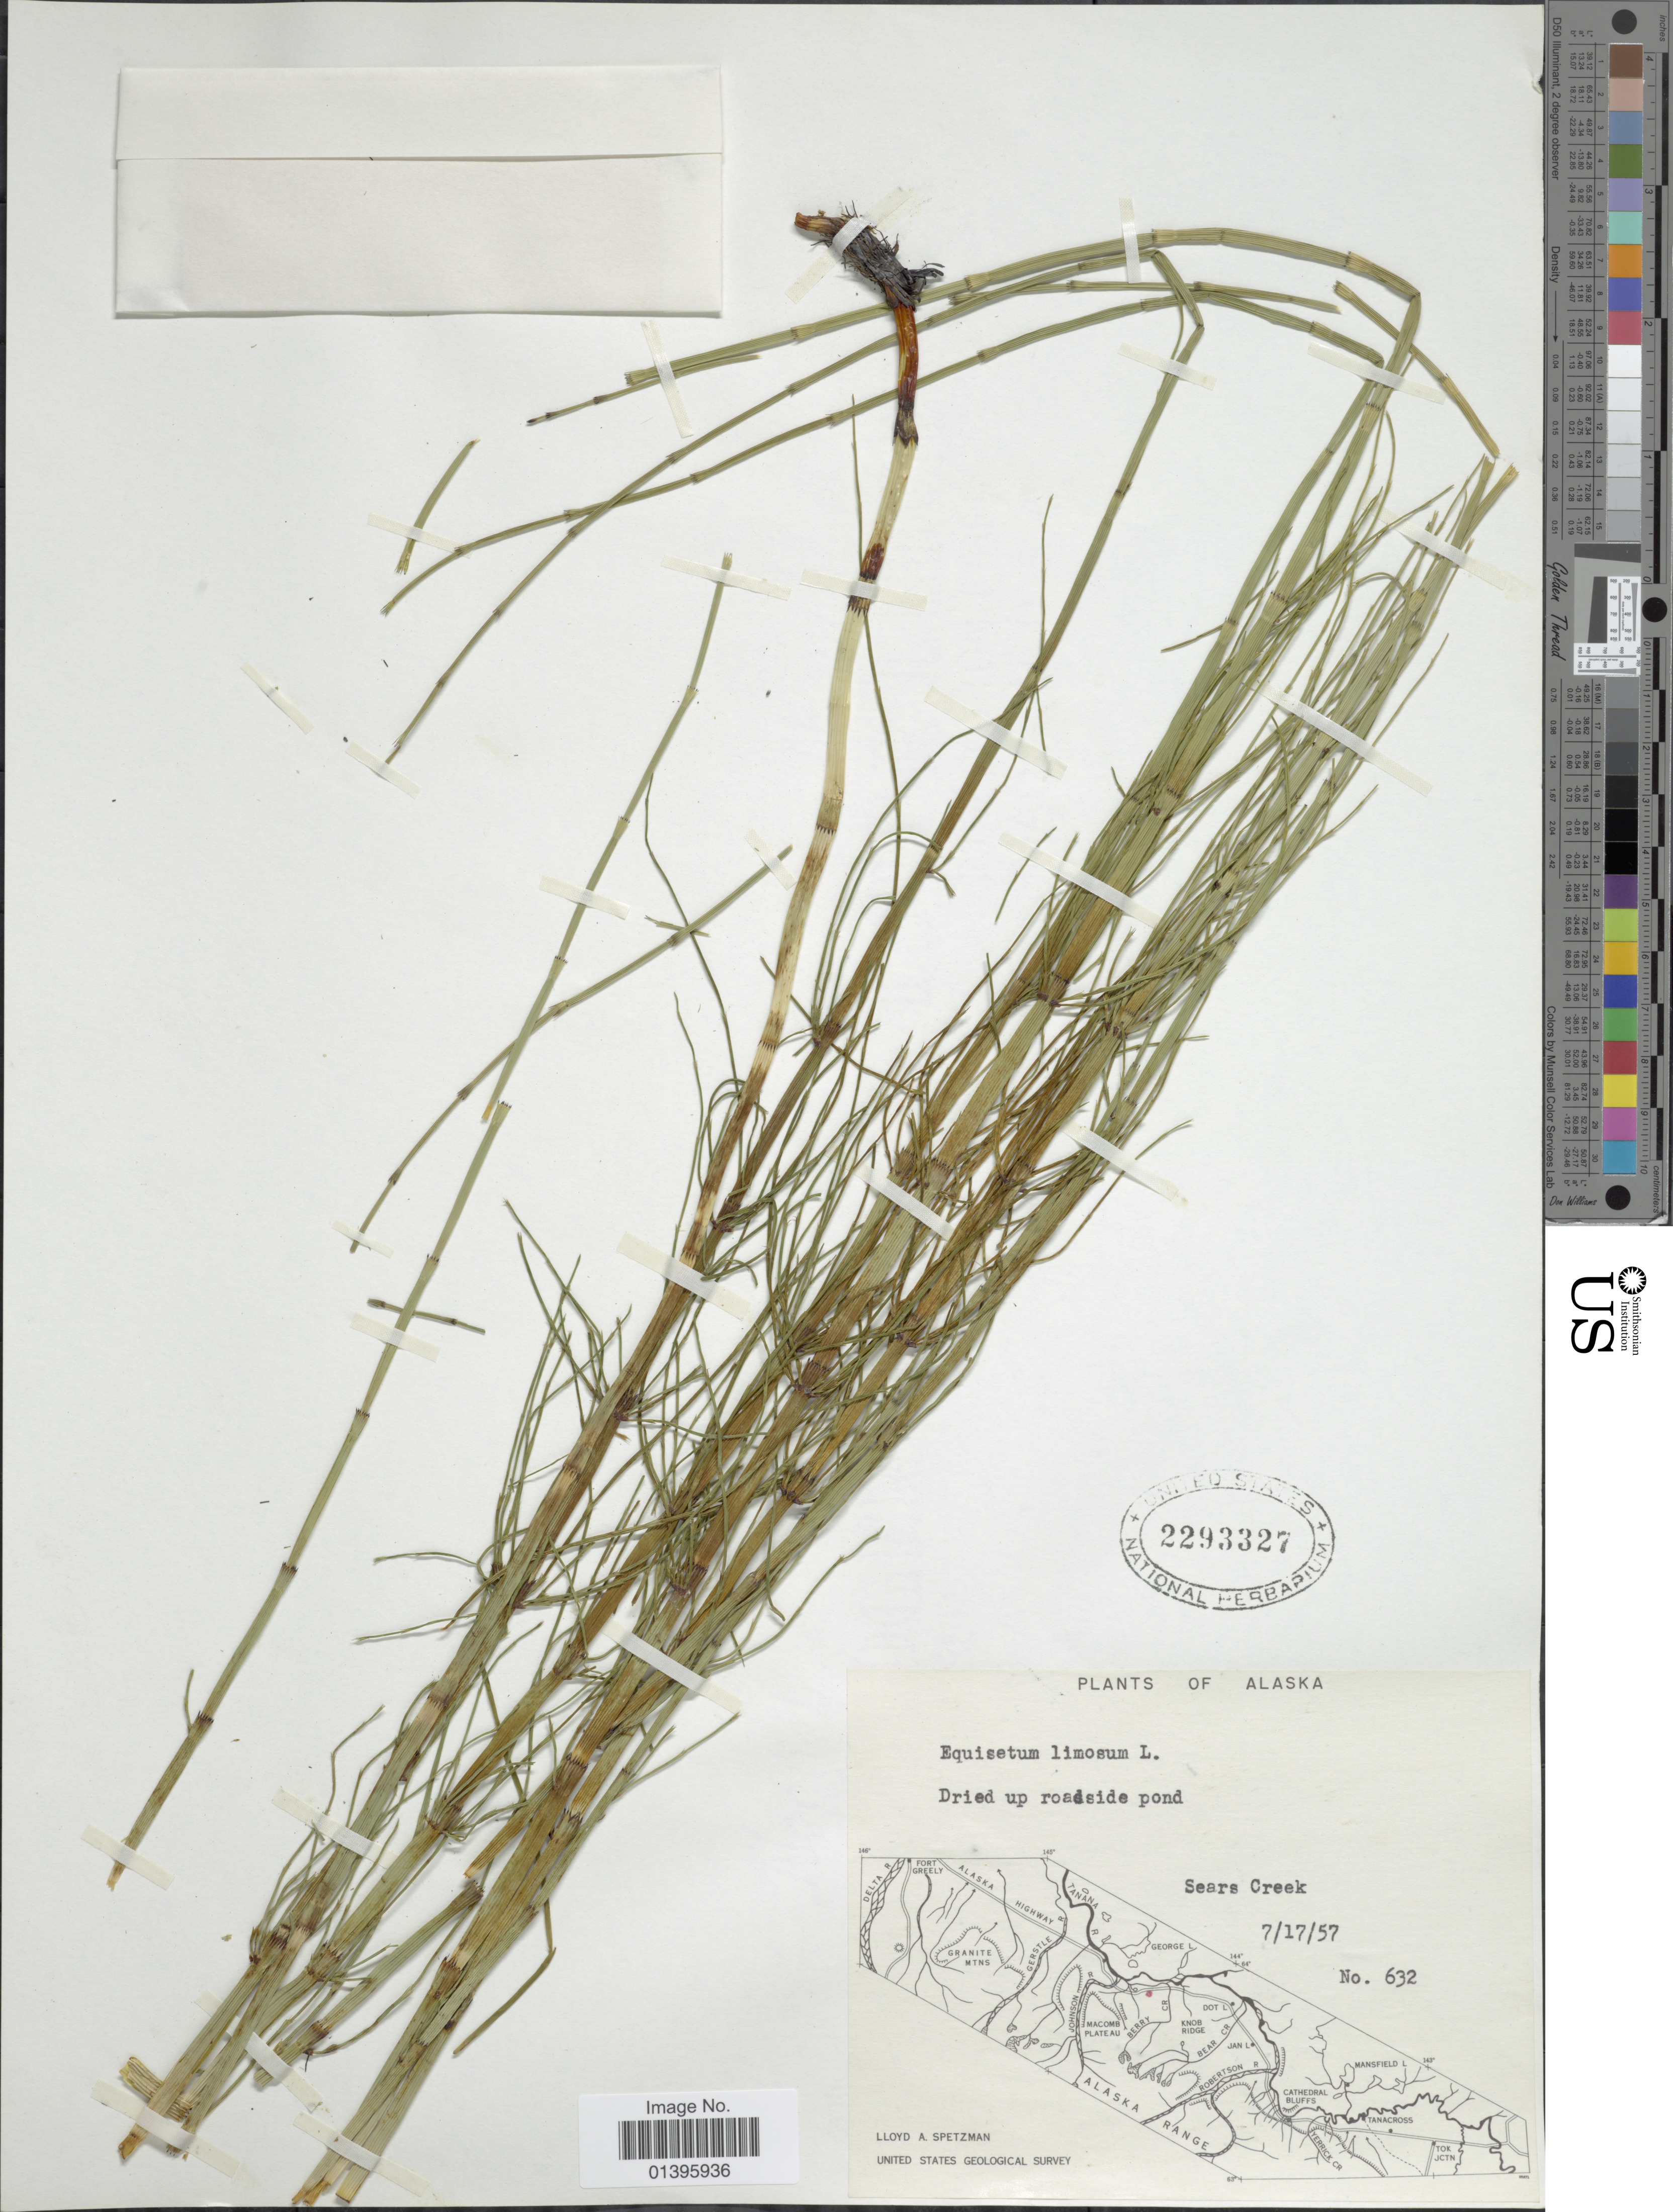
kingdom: Plantae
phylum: Tracheophyta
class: Polypodiopsida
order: Equisetales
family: Equisetaceae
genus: Equisetum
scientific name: Equisetum fluviatile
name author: L.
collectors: L. Spetzman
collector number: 632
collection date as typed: Transcribed d/m/y: 17/7/57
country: United States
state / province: Alaska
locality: Dried up roadside pond, Sears Creek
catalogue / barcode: US 2293327